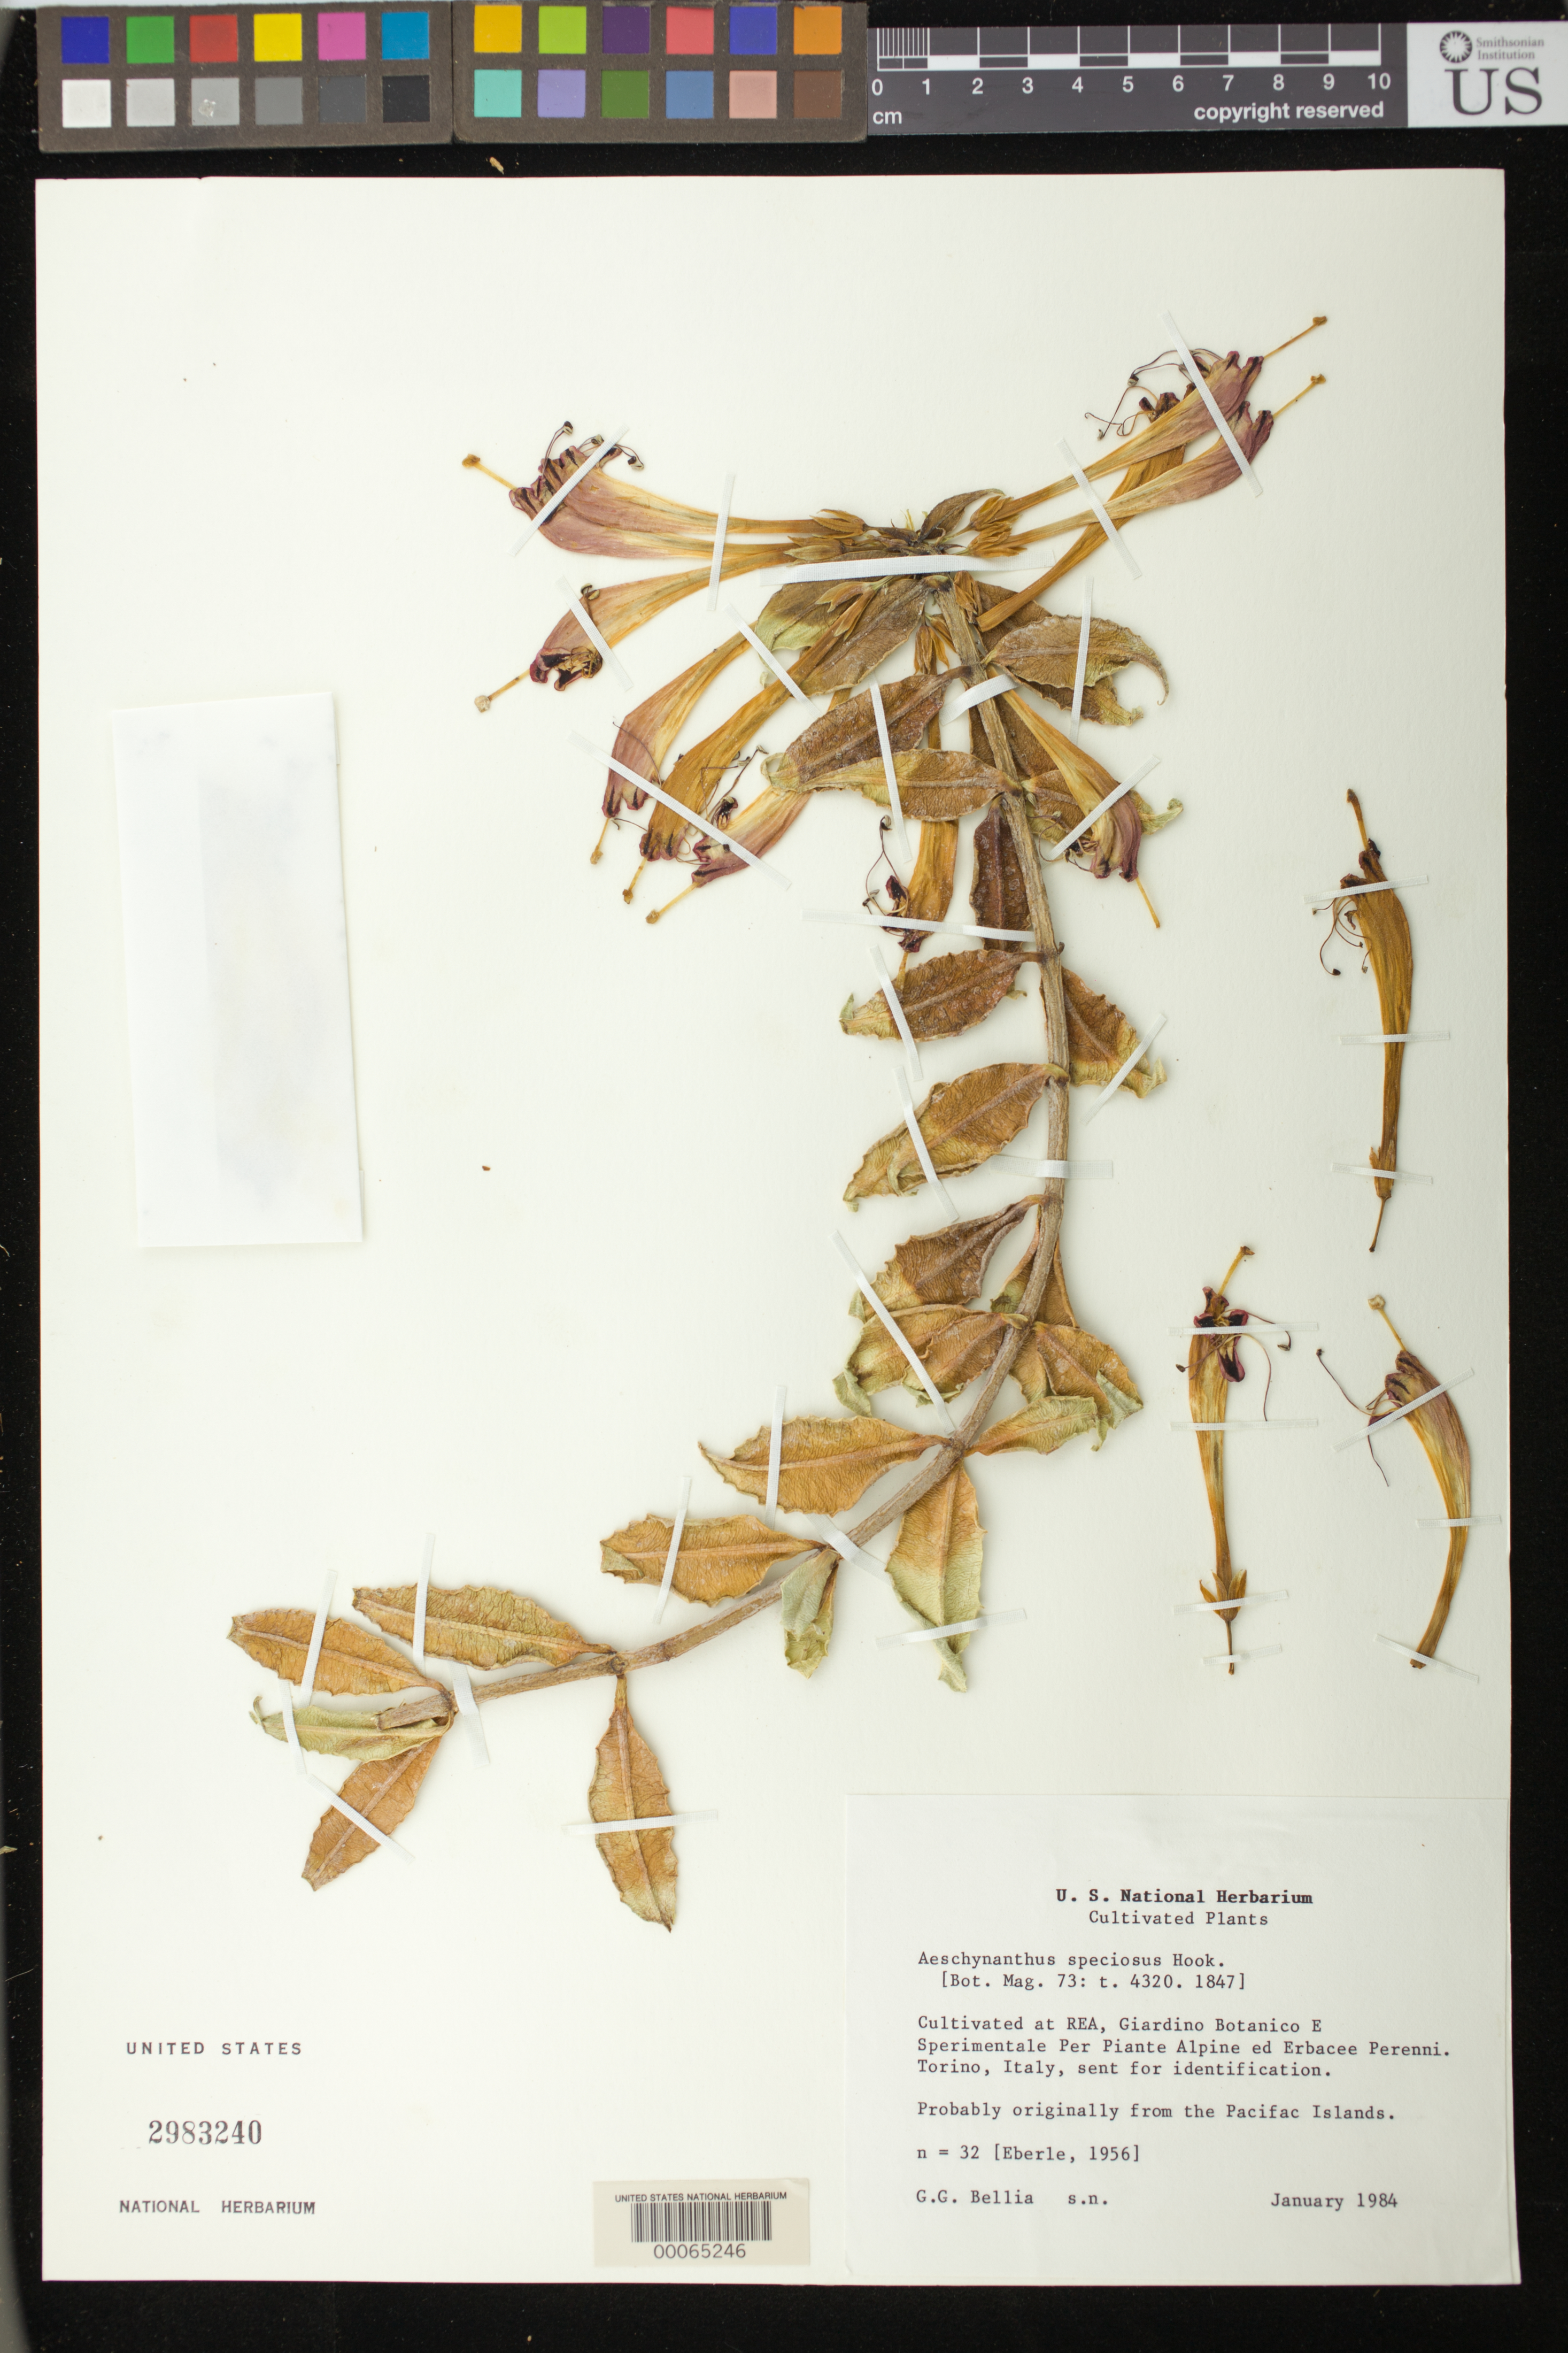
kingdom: Plantae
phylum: Tracheophyta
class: Magnoliopsida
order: Lamiales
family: Gesneriaceae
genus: Aeschynanthus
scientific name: Aeschynanthus speciosus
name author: Hook.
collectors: G. Bellia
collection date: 1984-01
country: Italy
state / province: Piedmont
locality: Cultivated at REA, Giardino Botanico E Sperimentali Per Piante Alpine ed Erbacee Perenni. Torino, Italy, sent for identification. Probably originally from the Pacific Islands.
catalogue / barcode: US 2983240